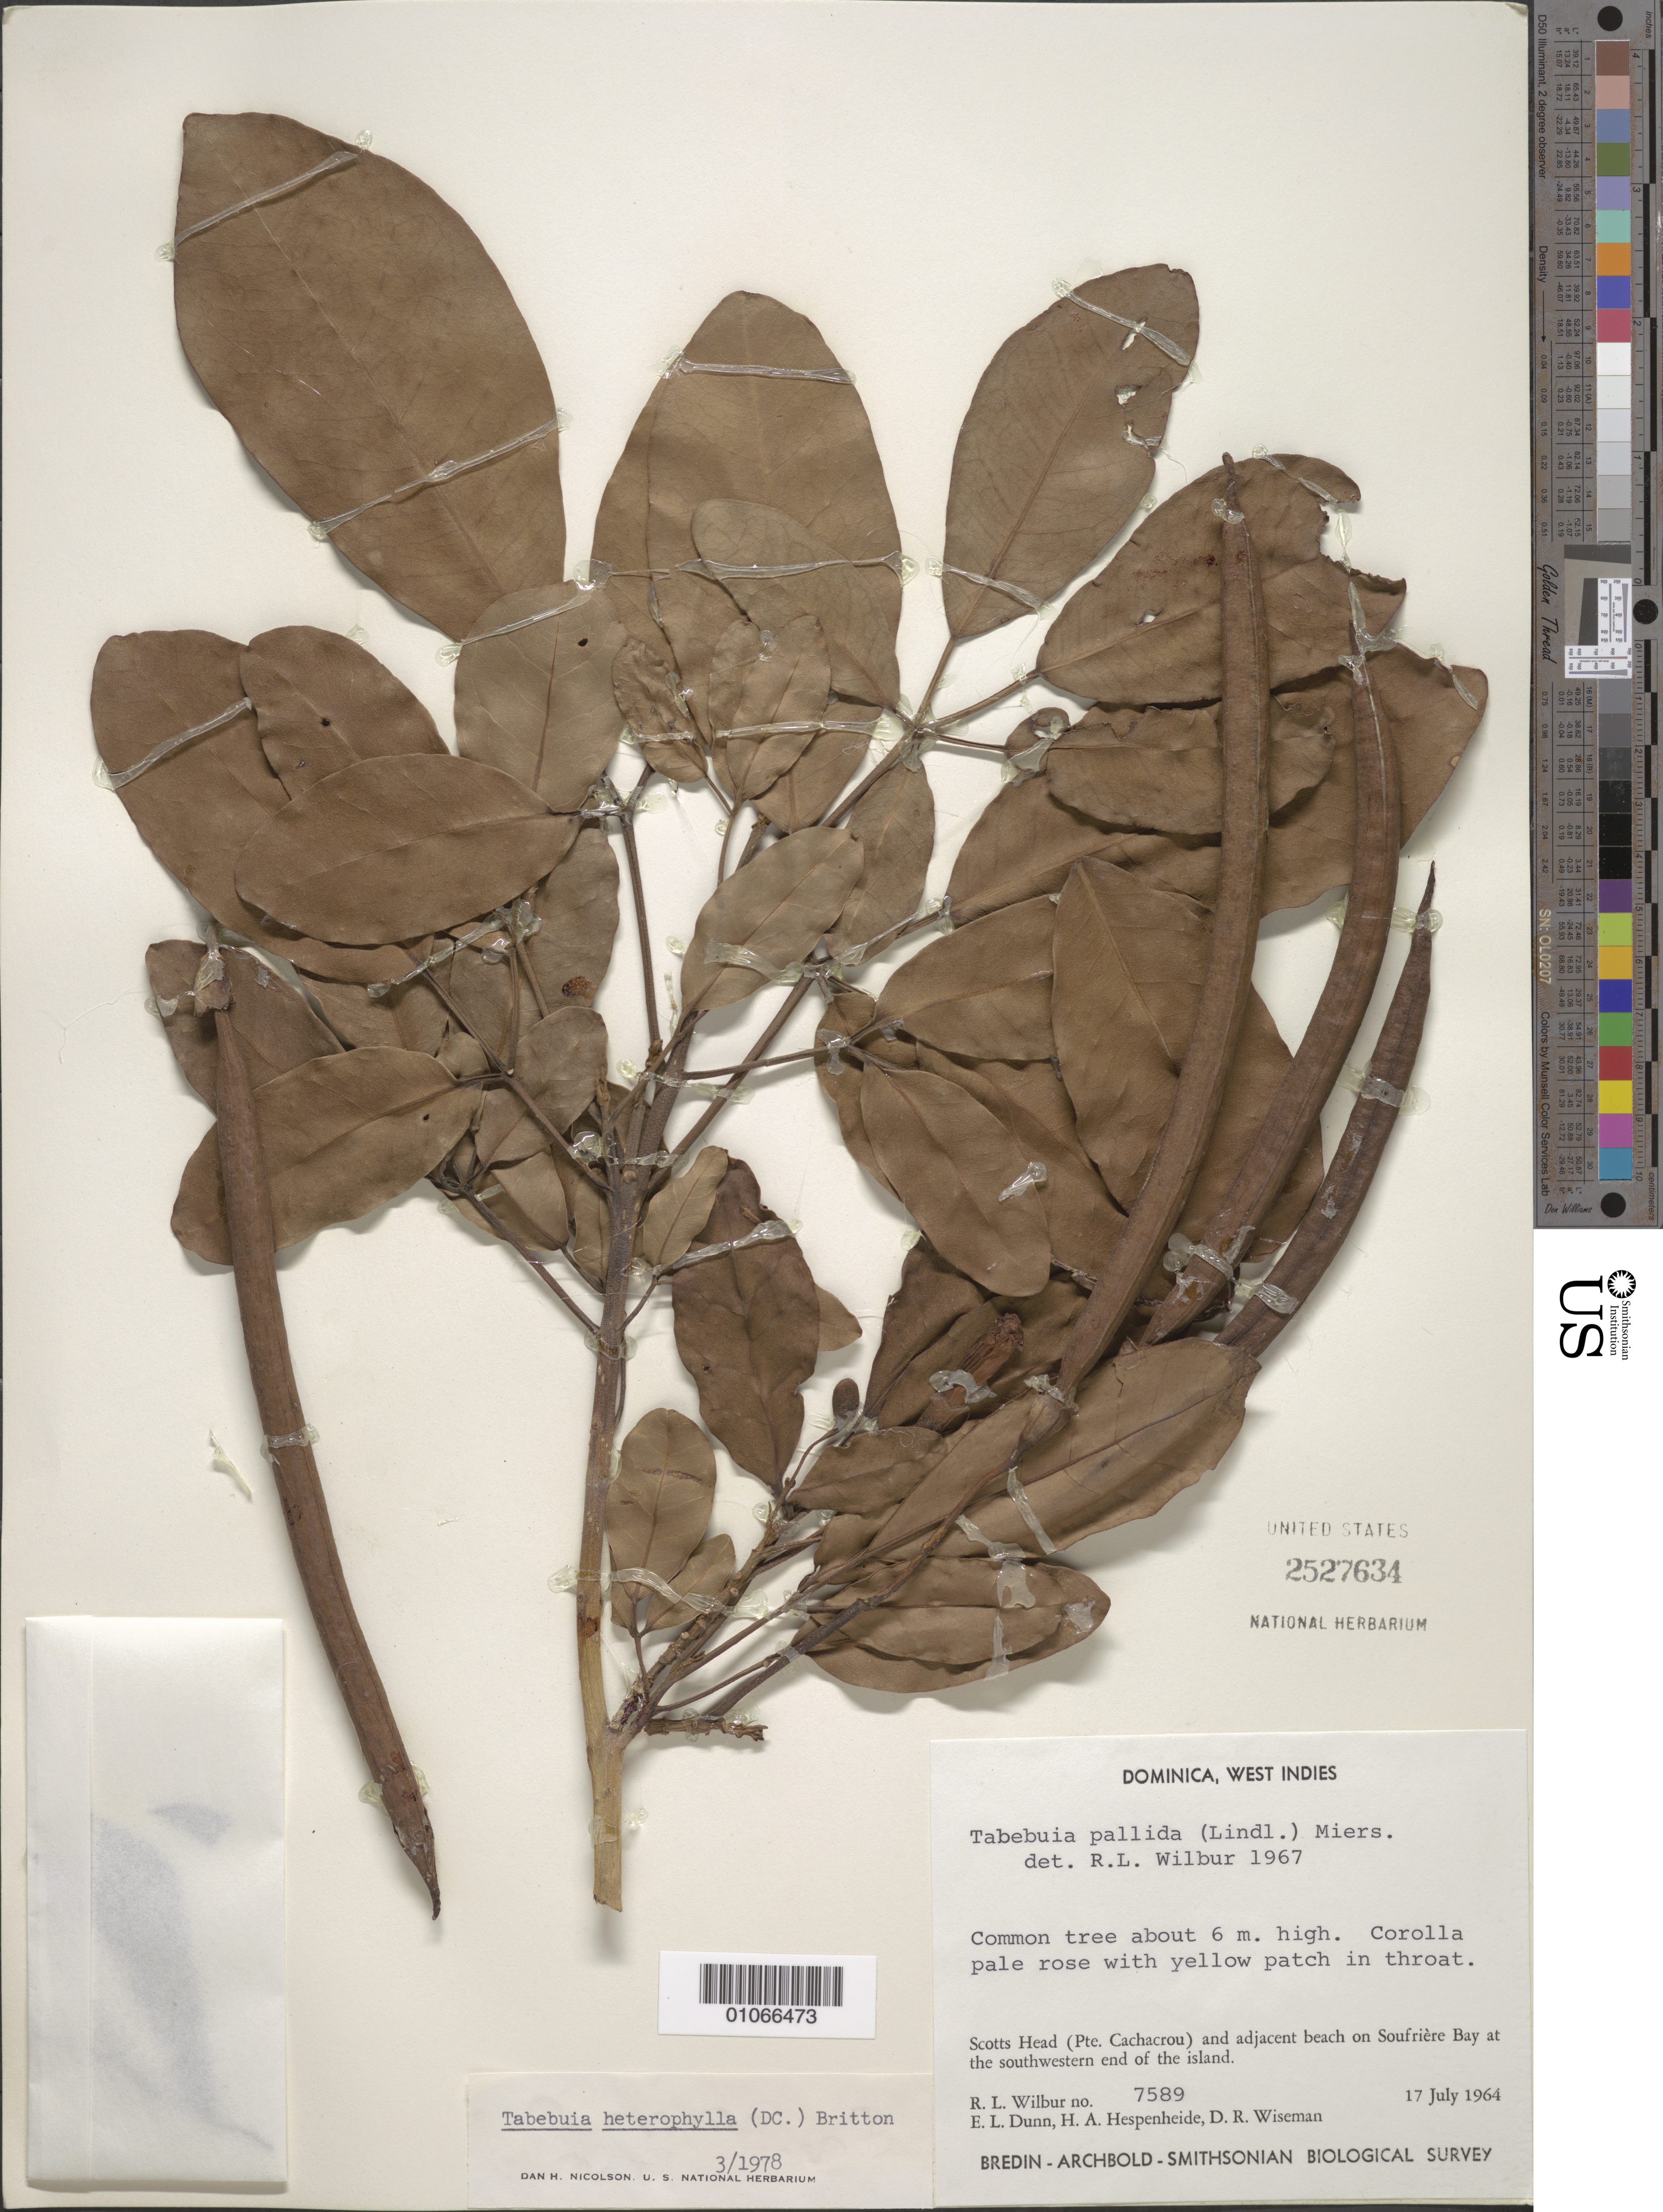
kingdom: Plantae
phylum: Tracheophyta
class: Magnoliopsida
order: Lamiales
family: Bignoniaceae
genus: Tabebuia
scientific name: Tabebuia heterophylla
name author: (DC.) Britton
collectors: R. L. Wilbur, E. Dunn, H. A. Hespenheide & D. R. Wiseman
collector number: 7589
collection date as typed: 17 Jul 1964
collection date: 1964-07-17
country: Dominica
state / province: St. Mark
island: Dominica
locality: Scotts Head (Pte. Cachacrou) and adjacent beach on Soufriere Bay at the southwestern end of the island.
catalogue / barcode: US 2527634